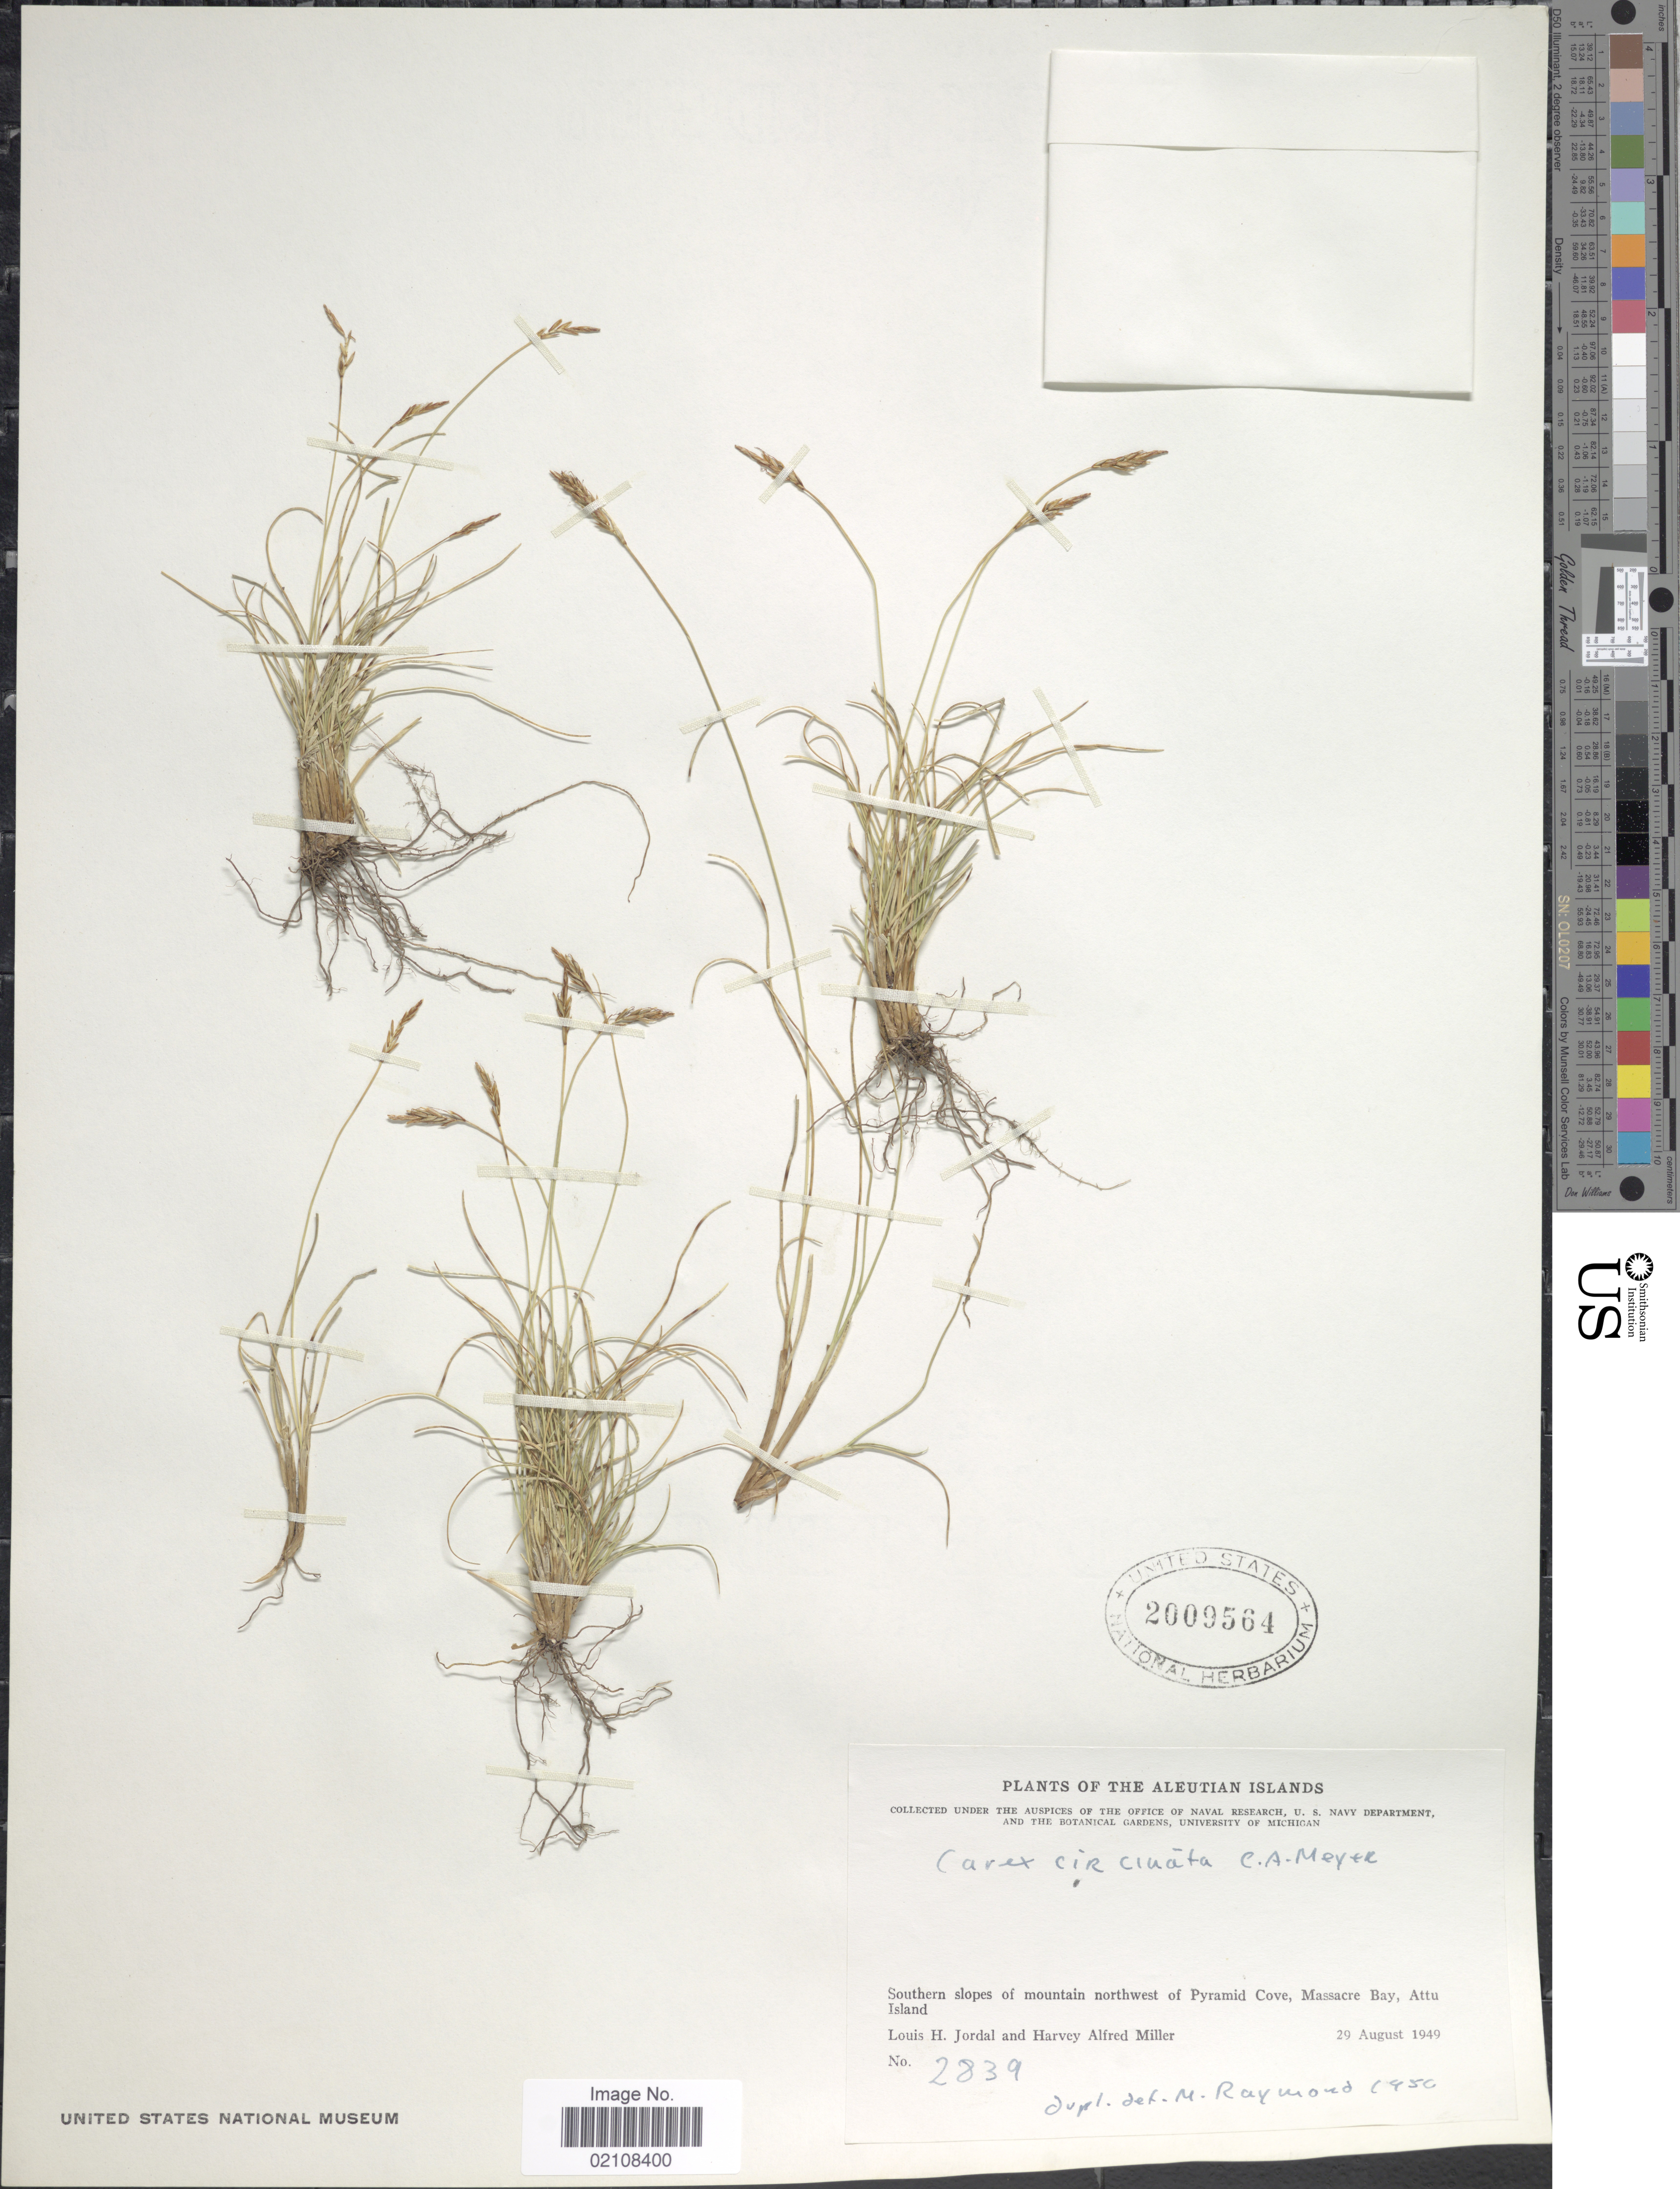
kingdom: Plantae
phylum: Tracheophyta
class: Liliopsida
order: Poales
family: Cyperaceae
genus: Carex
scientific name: Carex circinata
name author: C.A. Mey.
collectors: L. Jordal & H. A. Miller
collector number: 2839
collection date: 1949-08-29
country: United States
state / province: Alaska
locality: Aleutian Islands. Southern slopes of mountain northwest of Pyramid Cove, Massacre Bay, Attu Island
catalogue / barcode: US 2009564